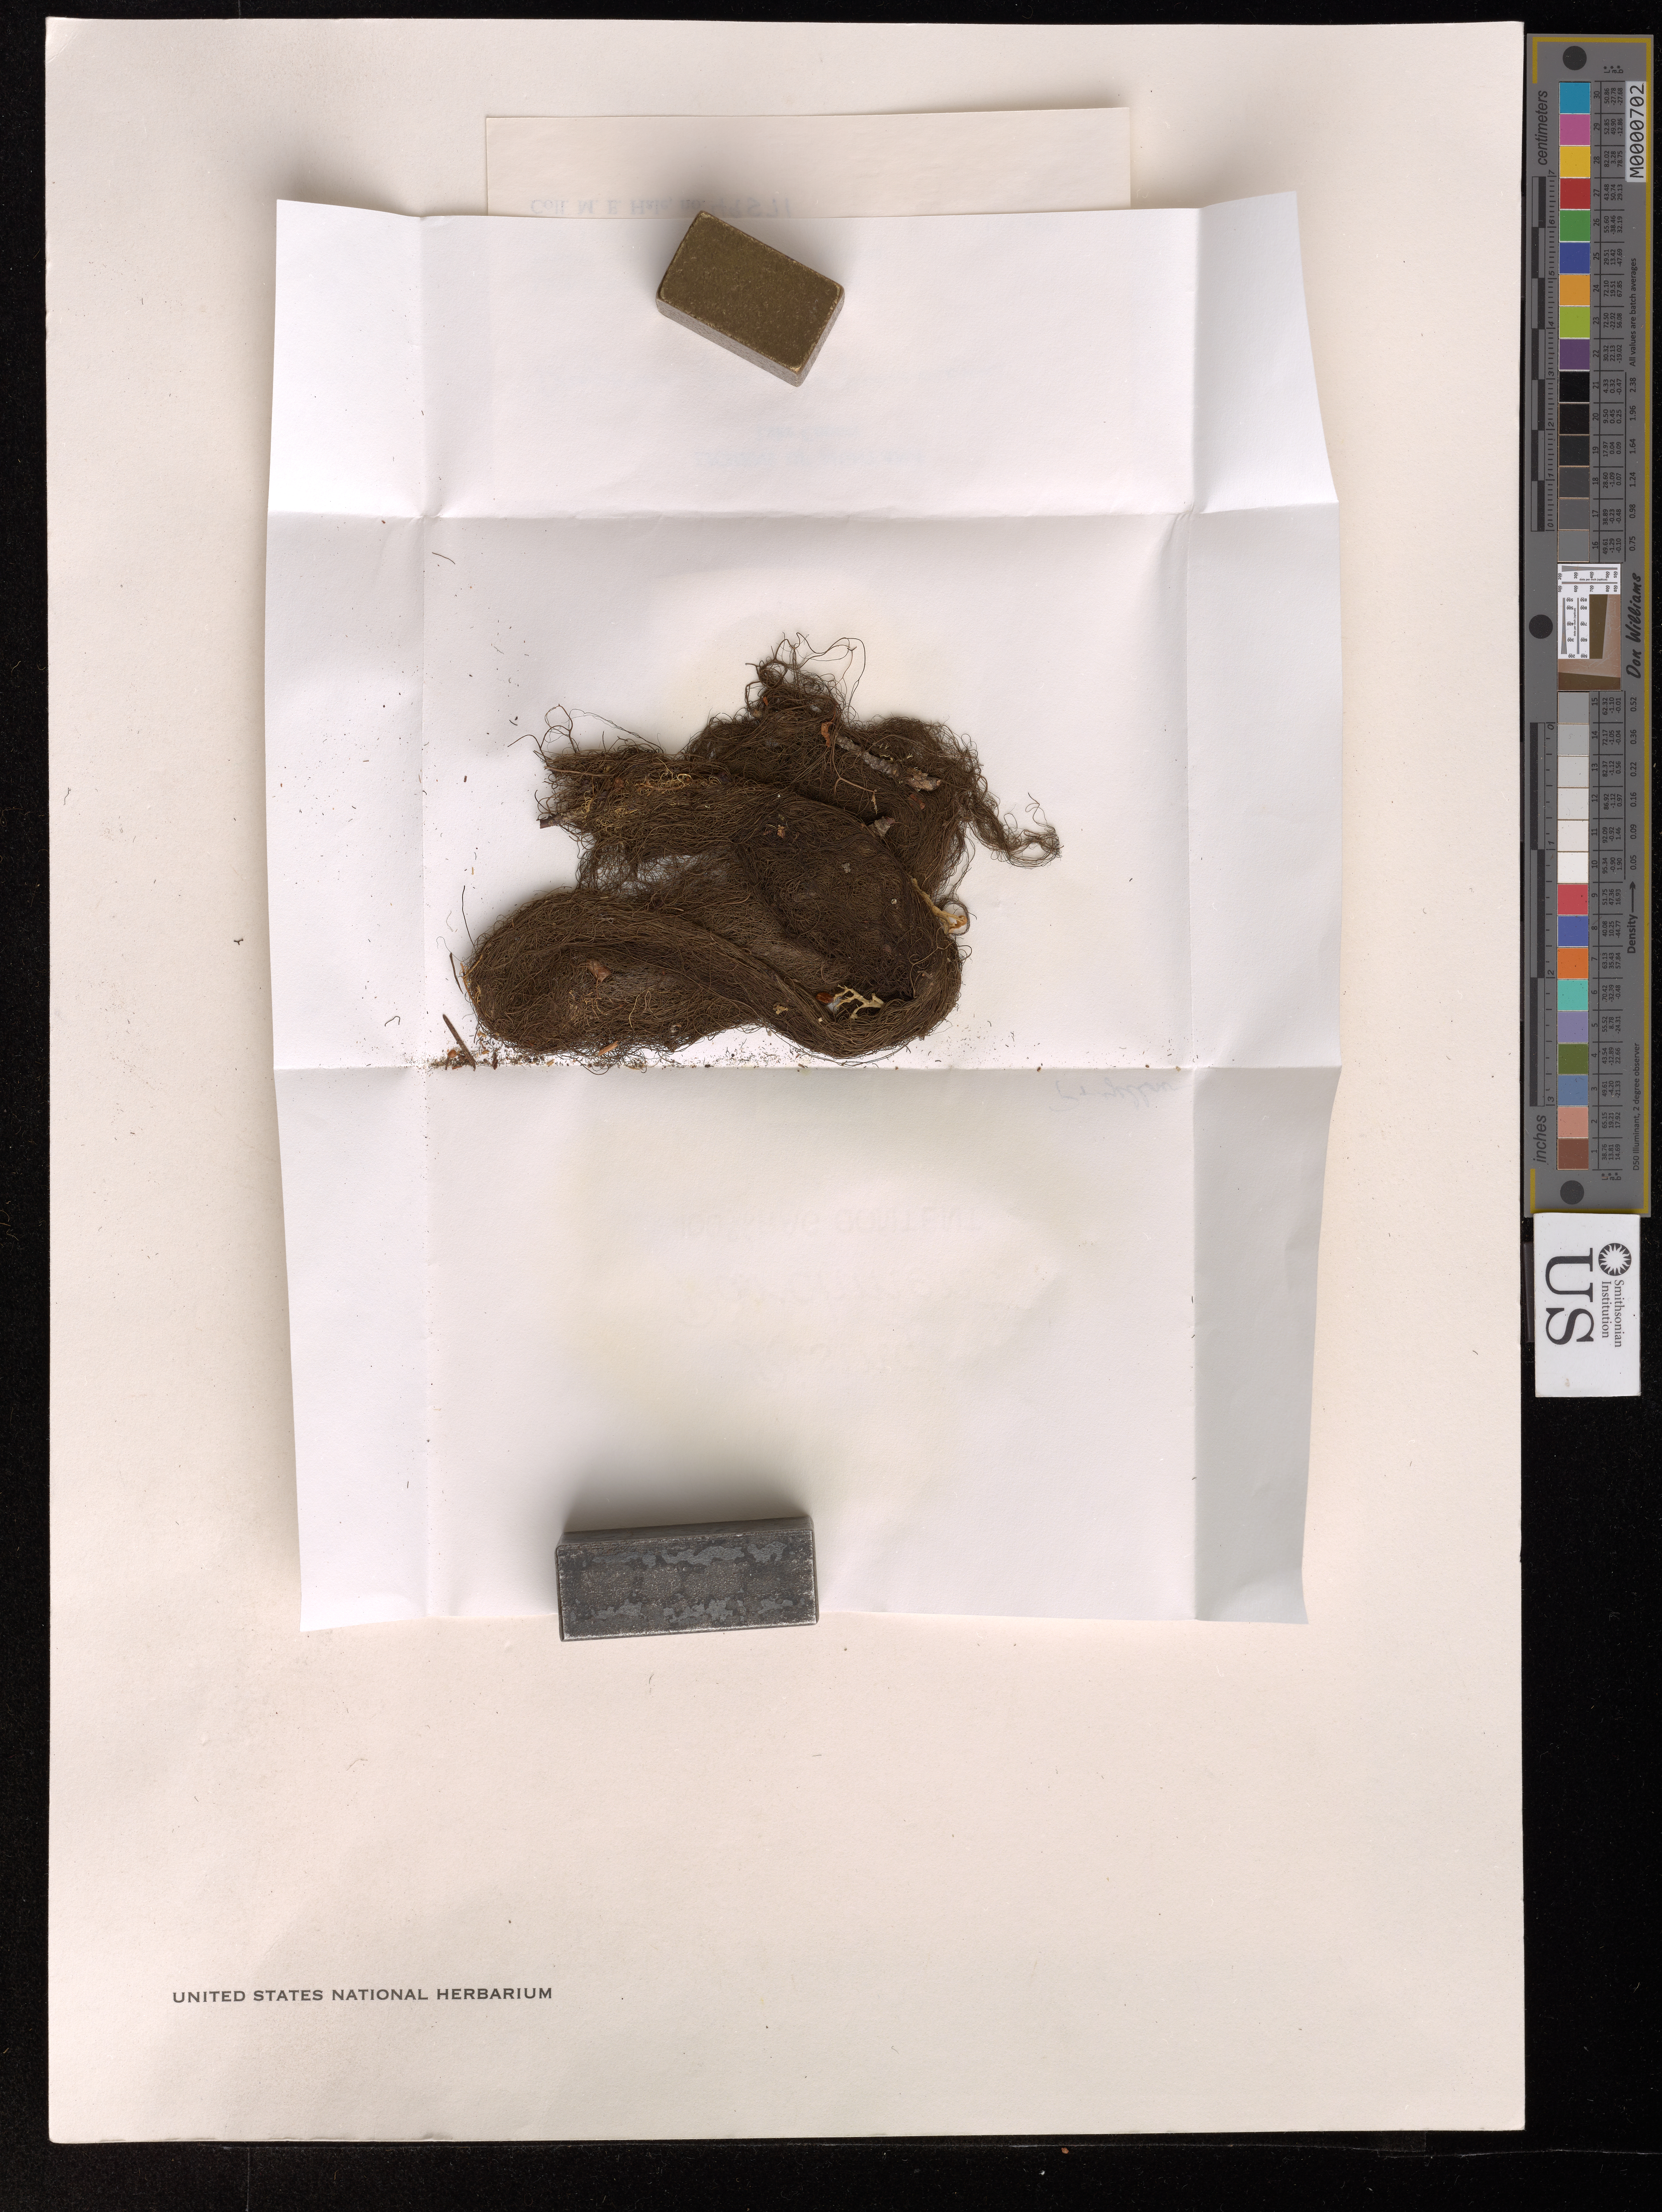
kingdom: Fungi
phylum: Ascomycota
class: Lecanoromycetes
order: Lecanorales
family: Parmeliaceae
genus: Bryoria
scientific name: Bryoria pseudofuscescens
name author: (Gyeln.) Brodo & D. Hawksw.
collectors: M. Hale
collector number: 49571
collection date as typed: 24 Jun 1977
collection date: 1977-06-06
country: United States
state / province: Montana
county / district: Lake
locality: Mission Falls picnic area, E of St Ignatius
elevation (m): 1150